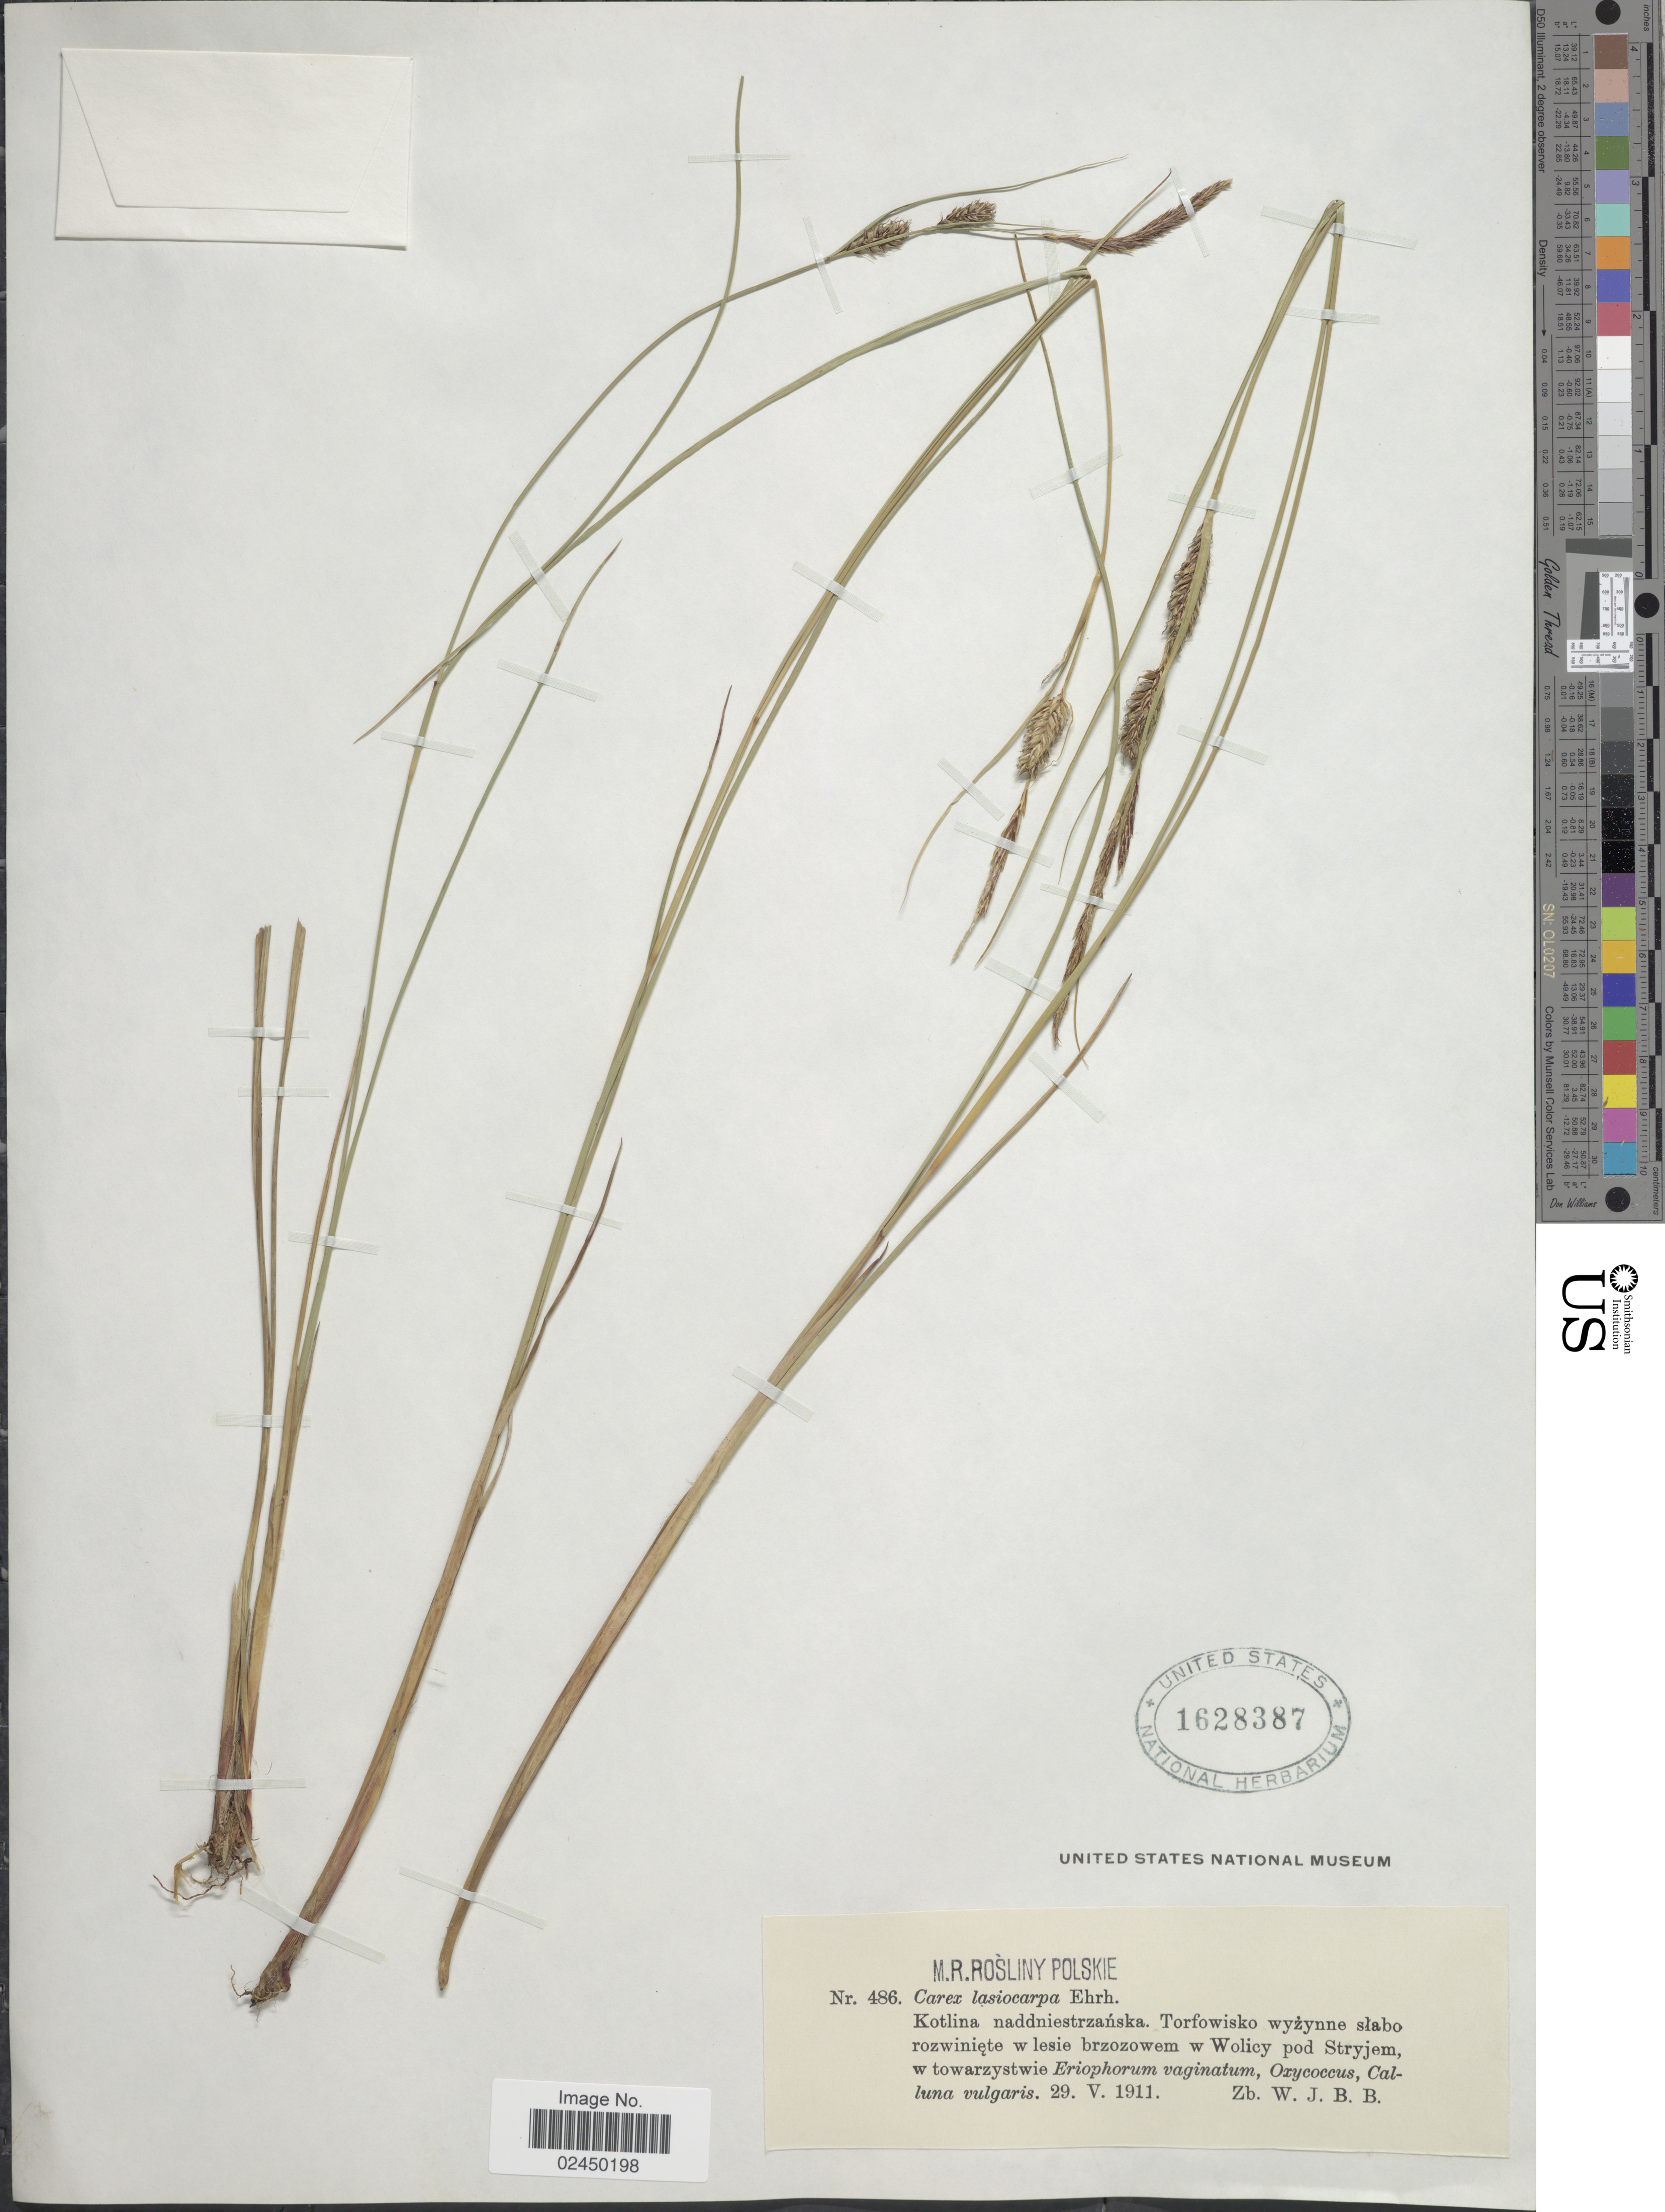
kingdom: Plantae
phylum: Tracheophyta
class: Liliopsida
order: Poales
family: Cyperaceae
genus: Carex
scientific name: Carex lasiocarpa var. lasiocarpa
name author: Ehrh.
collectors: W. J. B. B.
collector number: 486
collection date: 1911-05-29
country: Poland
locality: Kotlina naddniestrzanska. Torfowisko wyzynne slabo rozwiniete w lesie brzozowem w Wolicy pod Stryjem.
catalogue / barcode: US 1628387